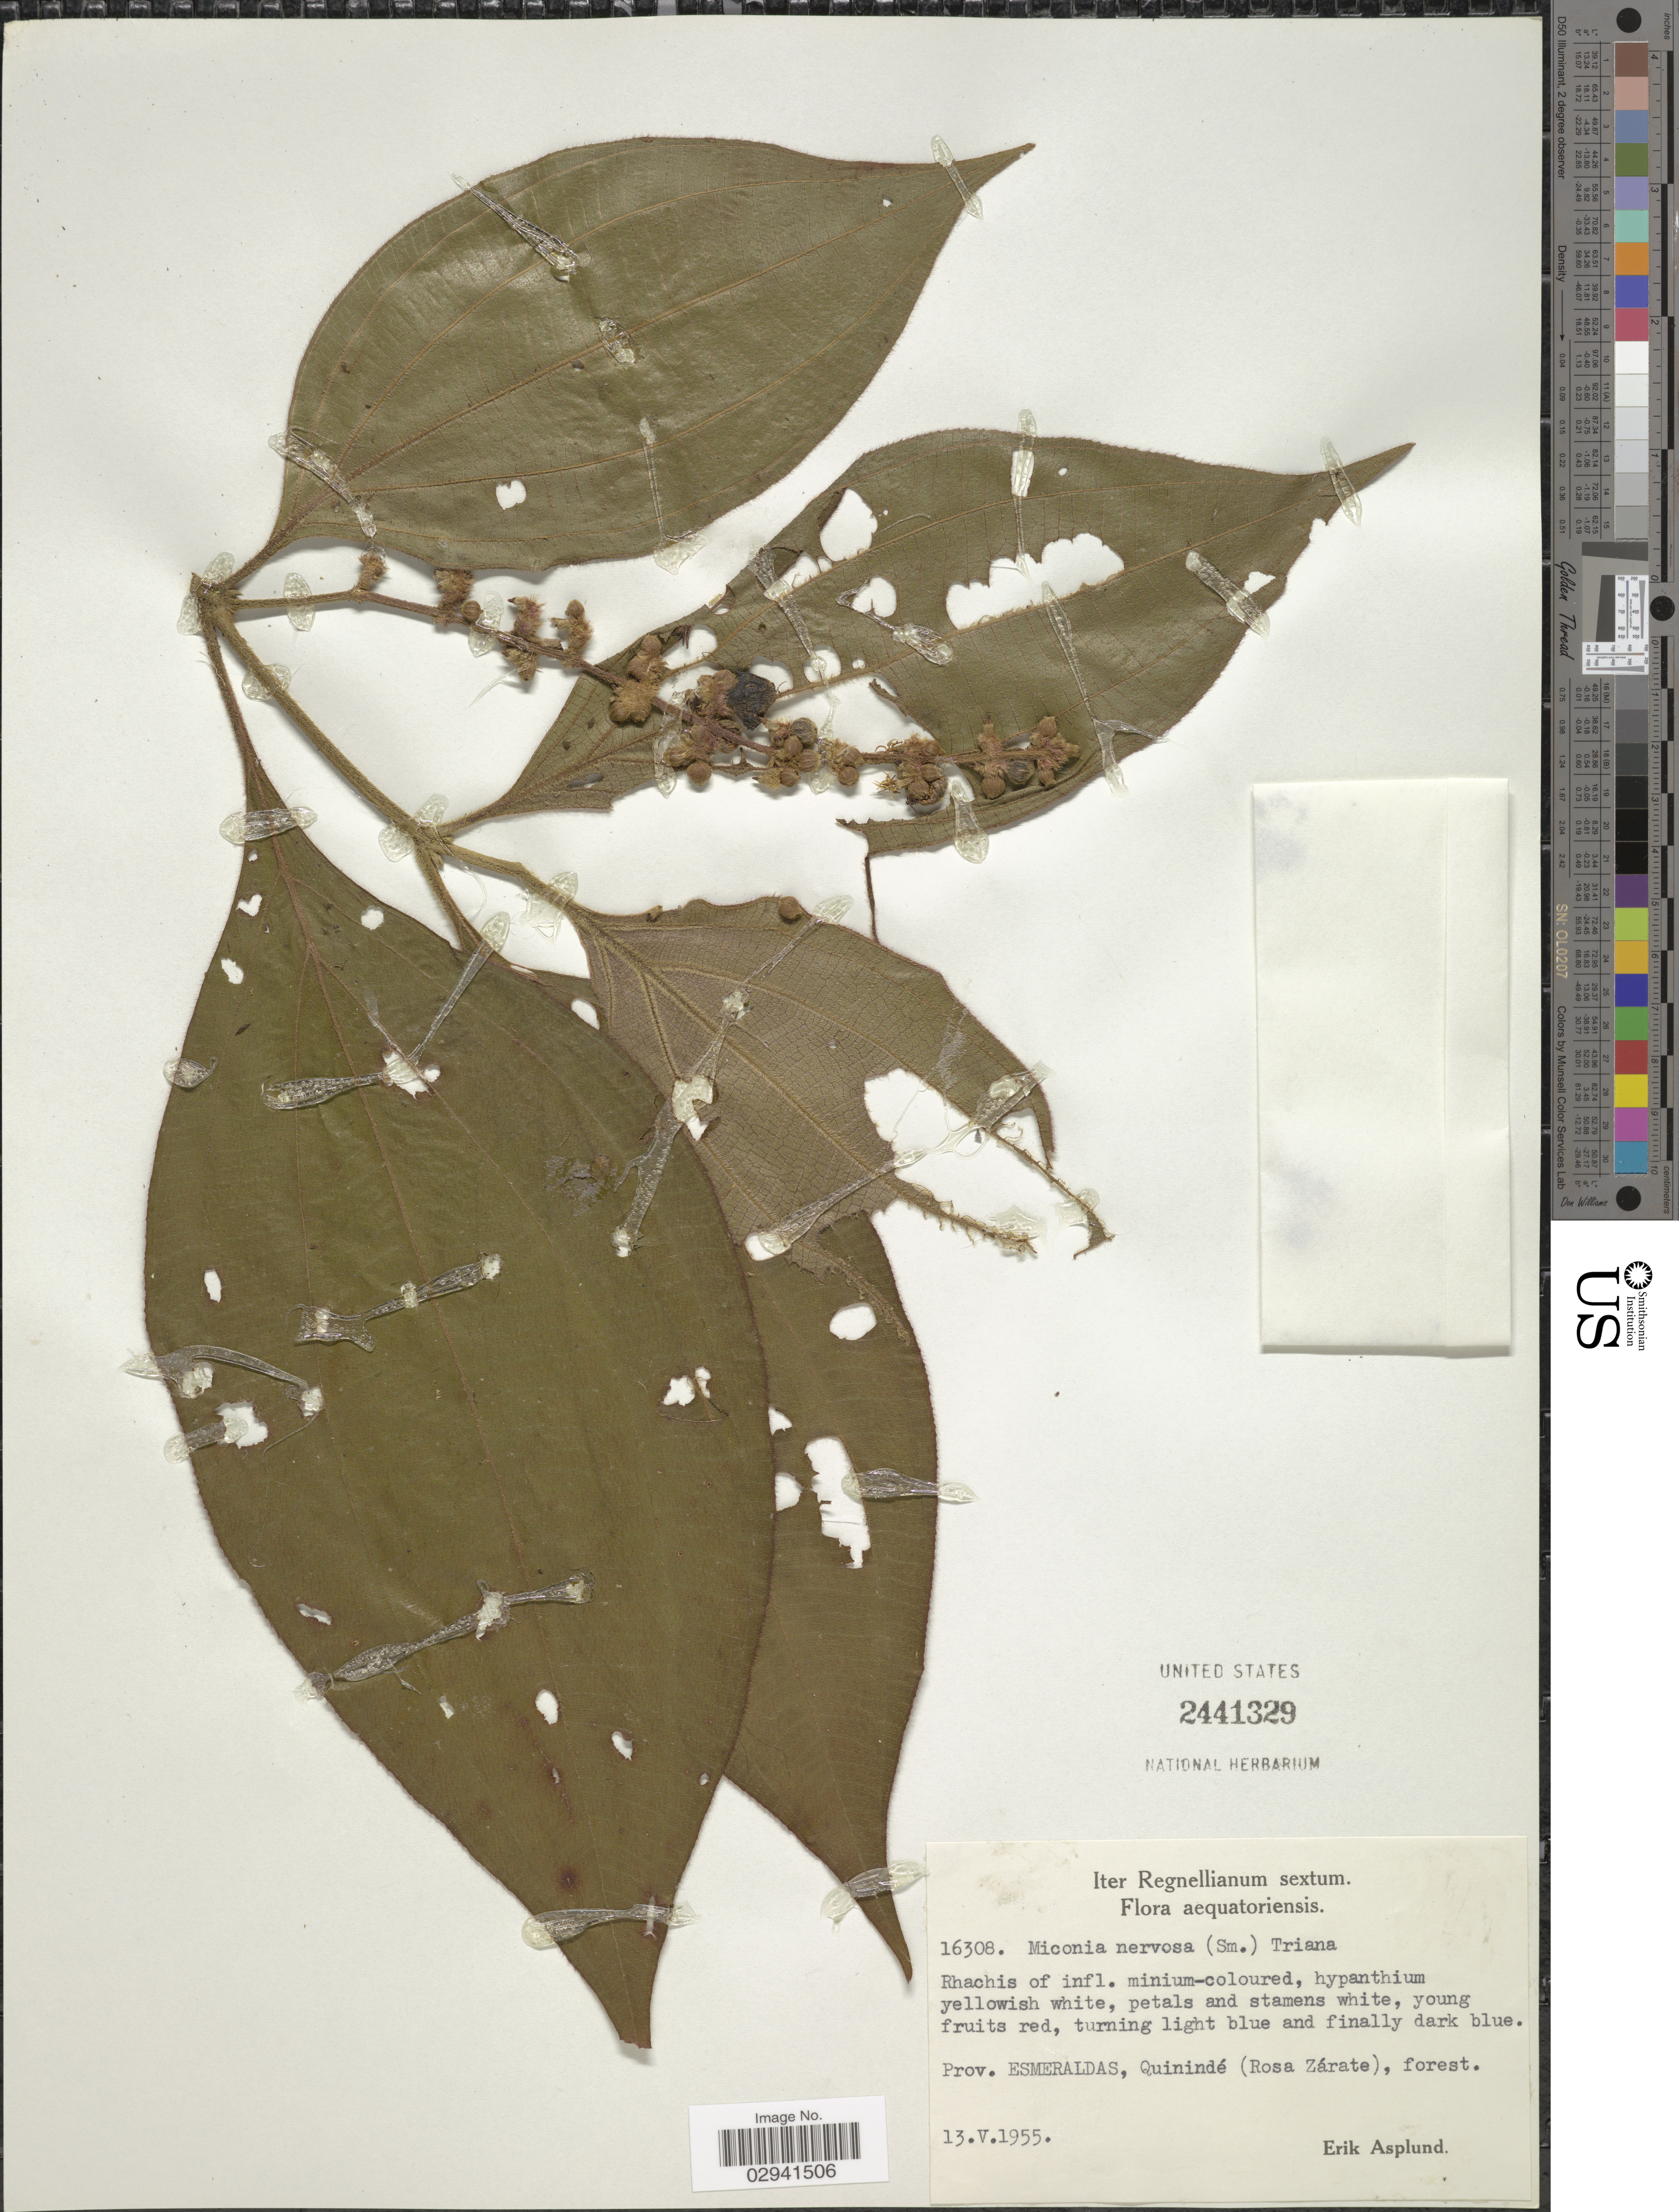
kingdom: Plantae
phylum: Tracheophyta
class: Magnoliopsida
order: Myrtales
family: Melastomataceae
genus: Miconia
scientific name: Miconia nervosa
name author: (Sm.) Triana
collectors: E. Asplund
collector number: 16308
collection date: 1955-05-13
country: Ecuador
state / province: Esmeraldas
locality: Quinindé (Rosa Zárate).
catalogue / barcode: US 2441329